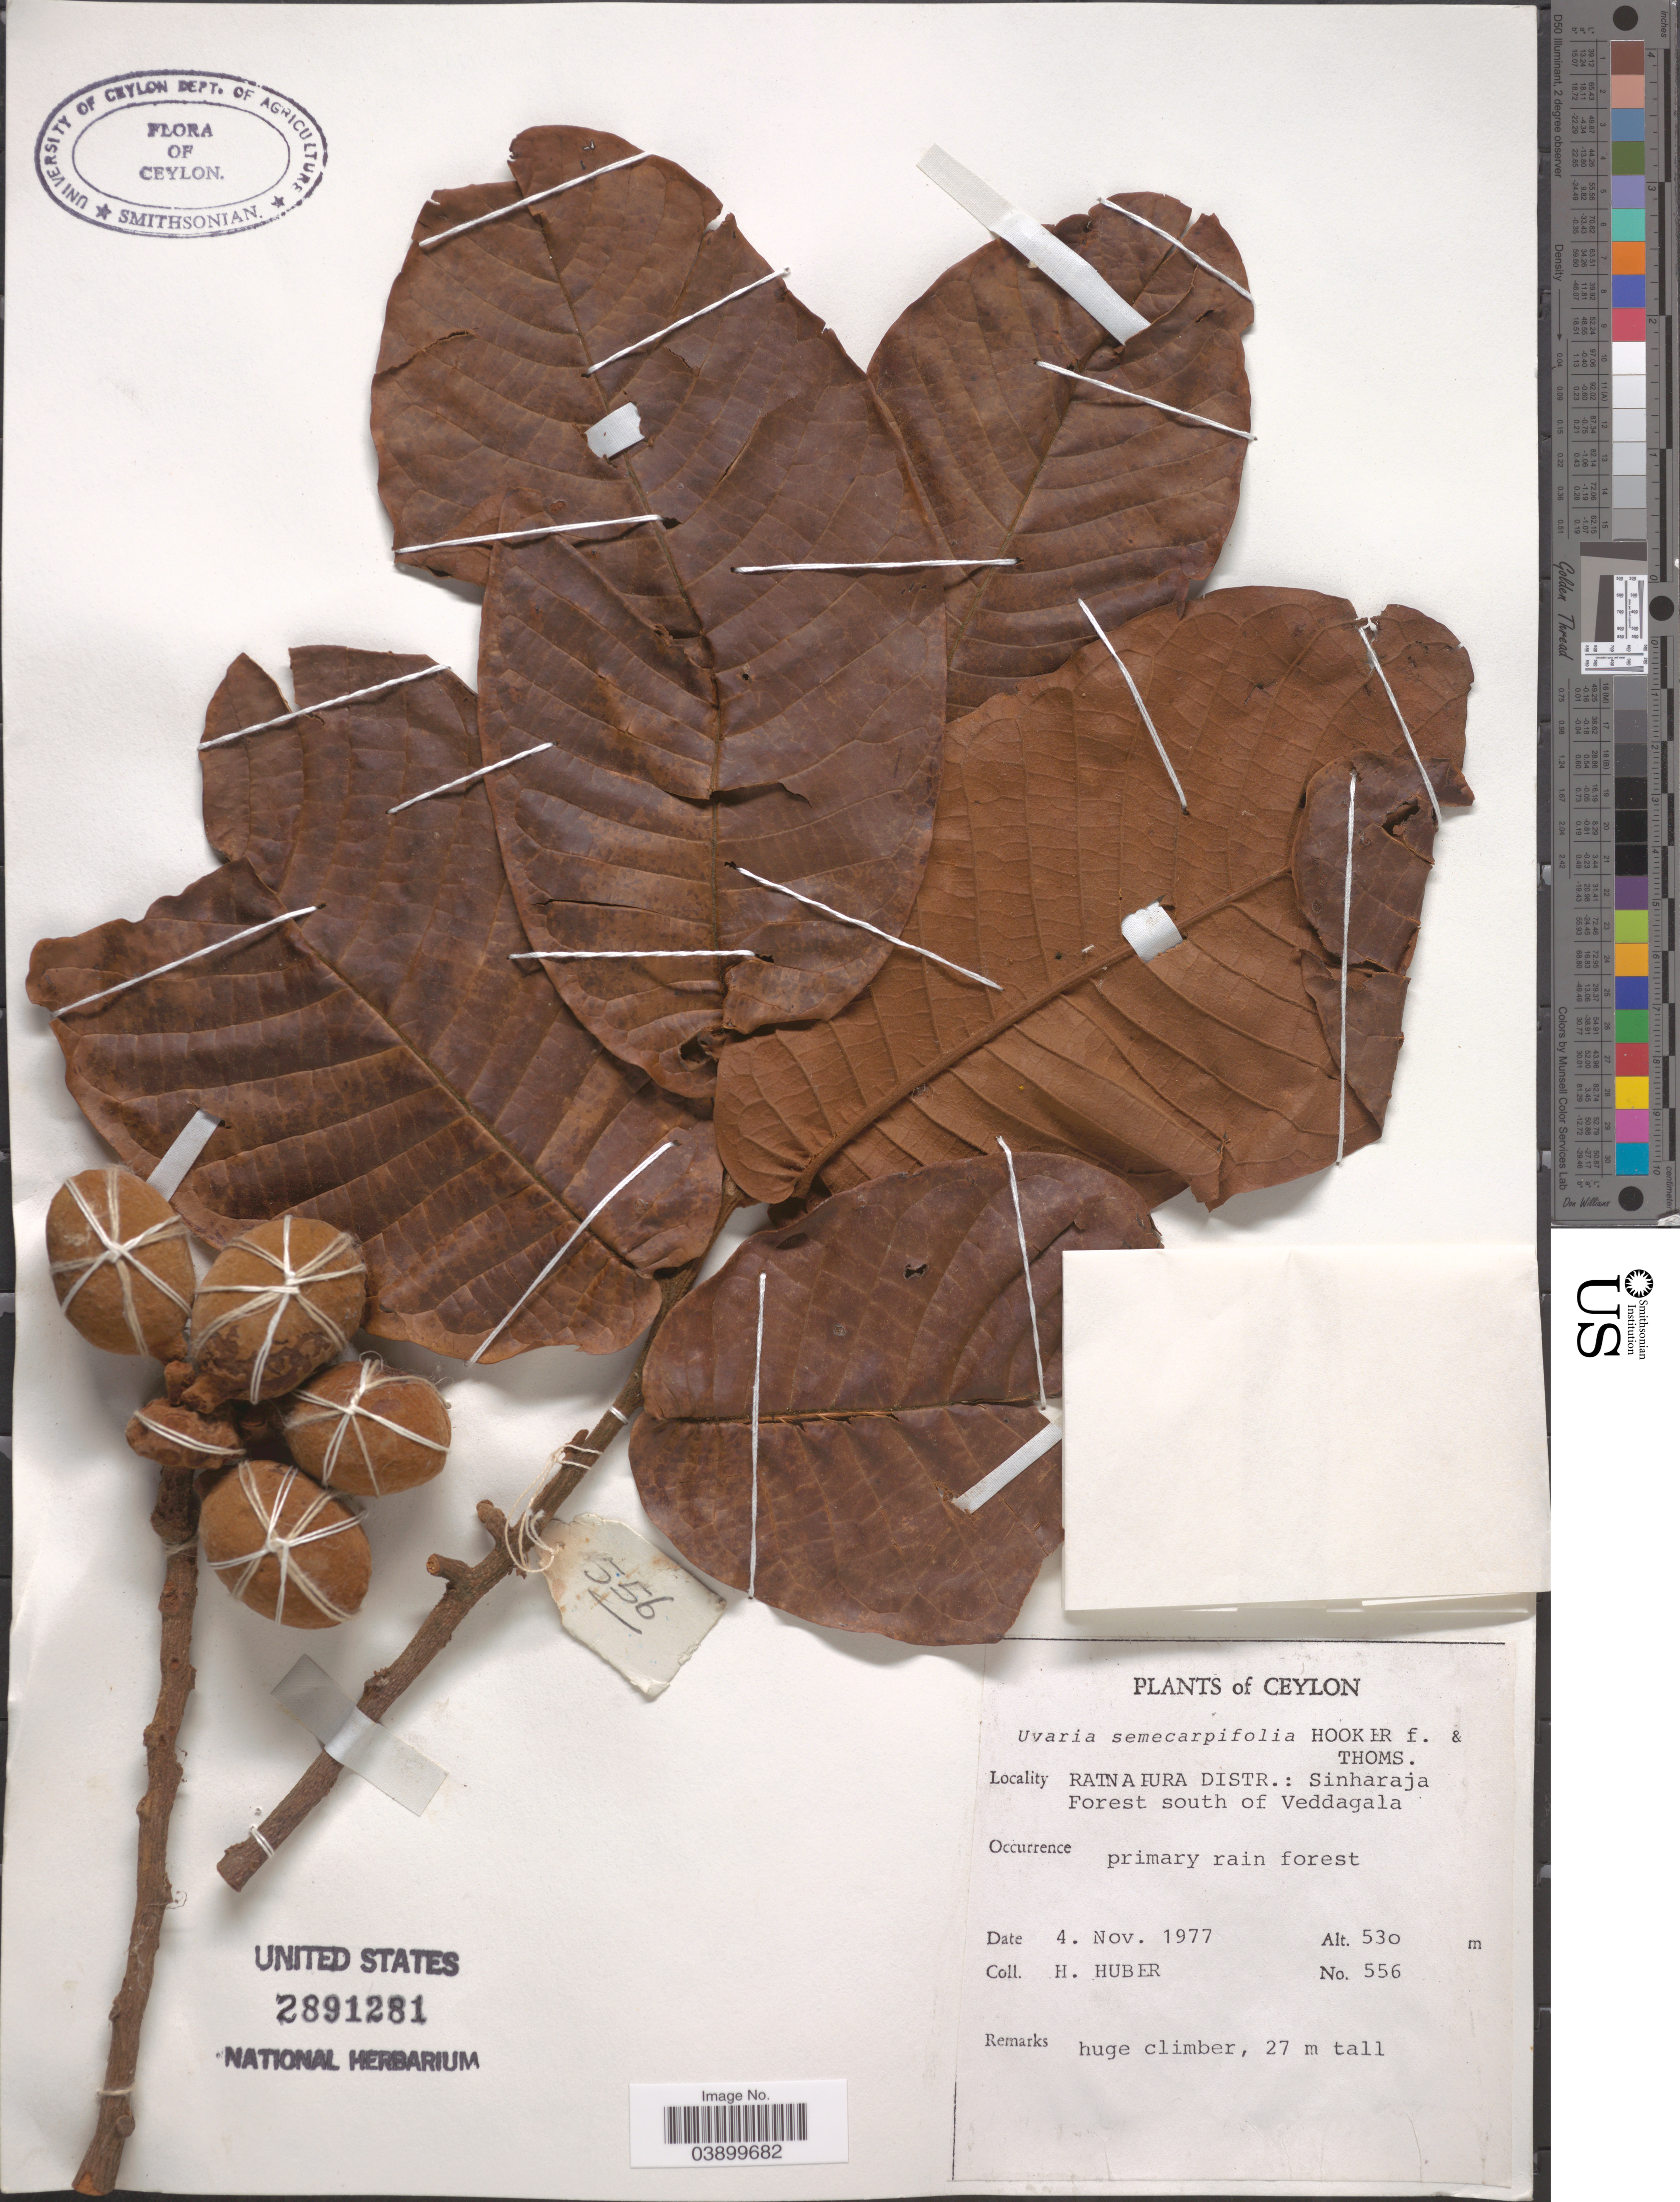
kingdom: Plantae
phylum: Tracheophyta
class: Magnoliopsida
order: Magnoliales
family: Annonaceae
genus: Uvaria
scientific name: Uvaria semecarpifolia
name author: Hook. f. & Thomson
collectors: H. Huber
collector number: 556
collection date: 1977-11-04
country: Sri Lanka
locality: Ceylon. Ratnapura Distr.: Sinharaja Forest south of Veddagala.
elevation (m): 530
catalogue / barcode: US 2891281